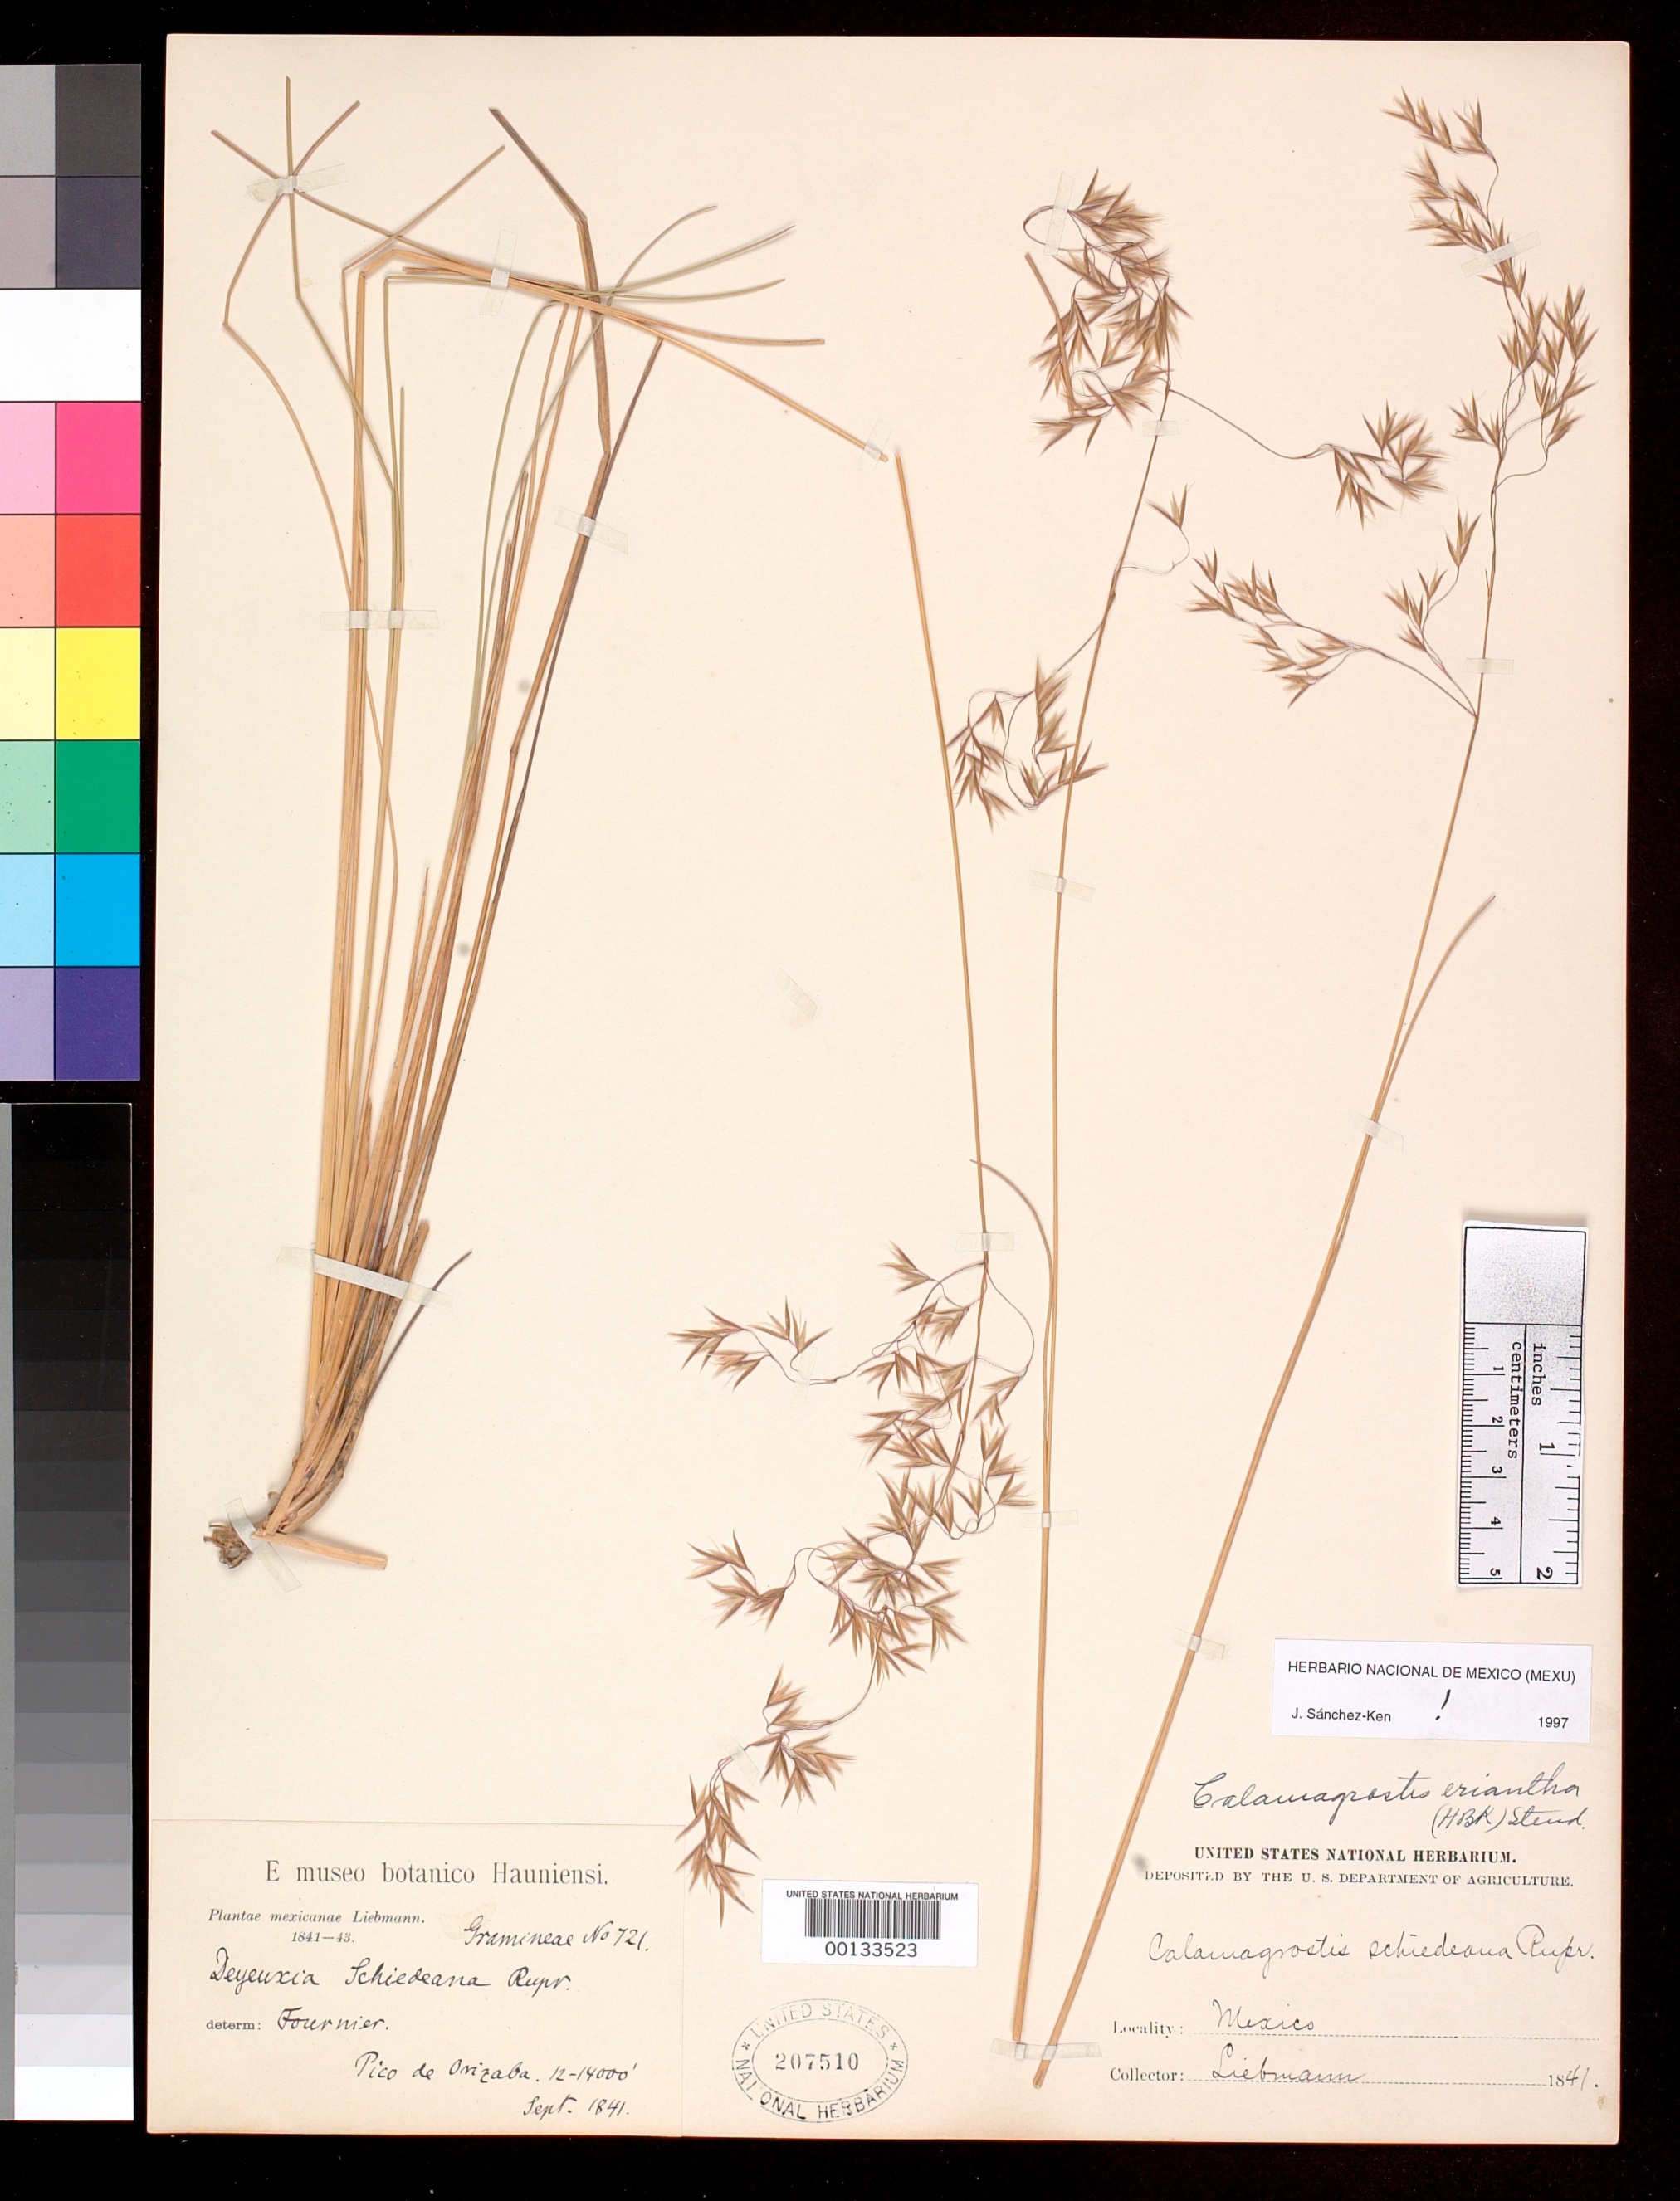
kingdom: Plantae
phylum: Tracheophyta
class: Liliopsida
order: Poales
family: Poaceae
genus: Deyeuxia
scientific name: Deyeuxia schiedeana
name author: Rupr. ex E. Fourn.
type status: Syntype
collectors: F. M. Liebmann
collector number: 721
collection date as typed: Sep 1841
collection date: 1841-09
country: Mexico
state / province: Veracruz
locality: Pico de Orizaba.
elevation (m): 3658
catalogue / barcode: US 207510